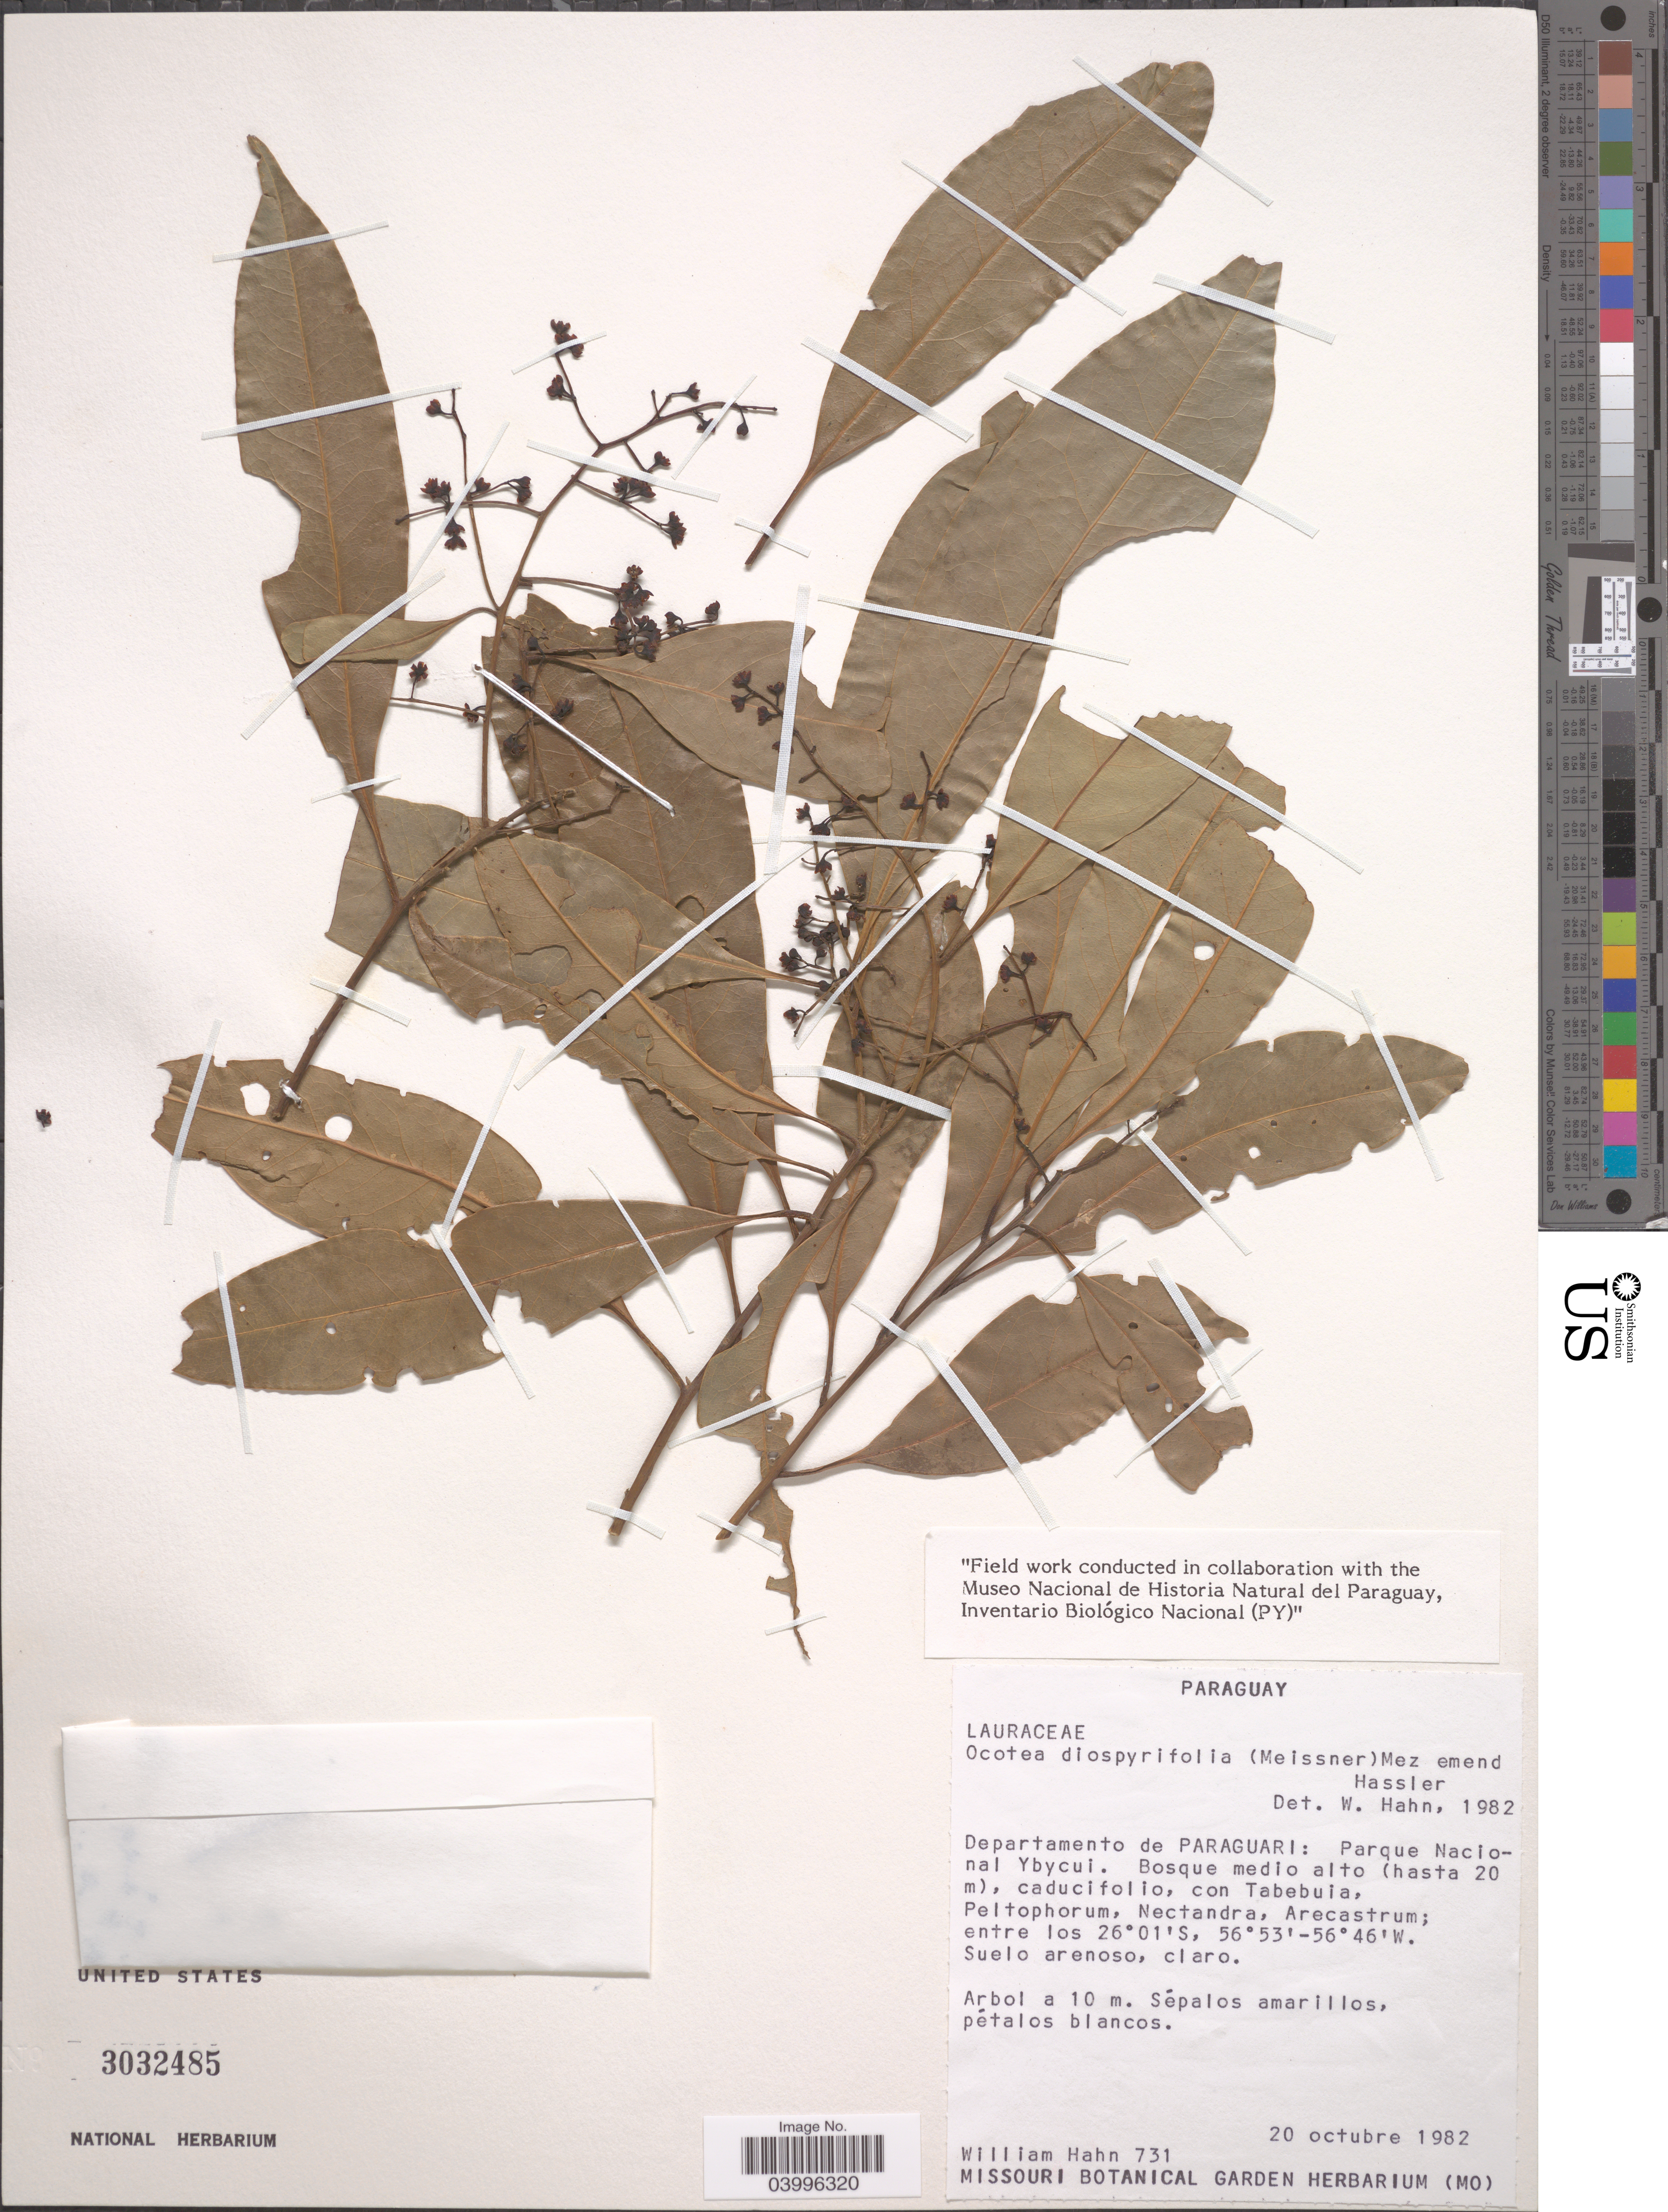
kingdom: Plantae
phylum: Tracheophyta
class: Magnoliopsida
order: Laurales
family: Lauraceae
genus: Ocotea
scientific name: Ocotea diospyrifolia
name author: (Meisn.) Mez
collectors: W. J. Hahn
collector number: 731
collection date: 1982-10-20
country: Paraguay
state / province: Paraguari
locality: Departamento de Paraguari: Parque Nacional Ybycui.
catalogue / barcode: US 3032485